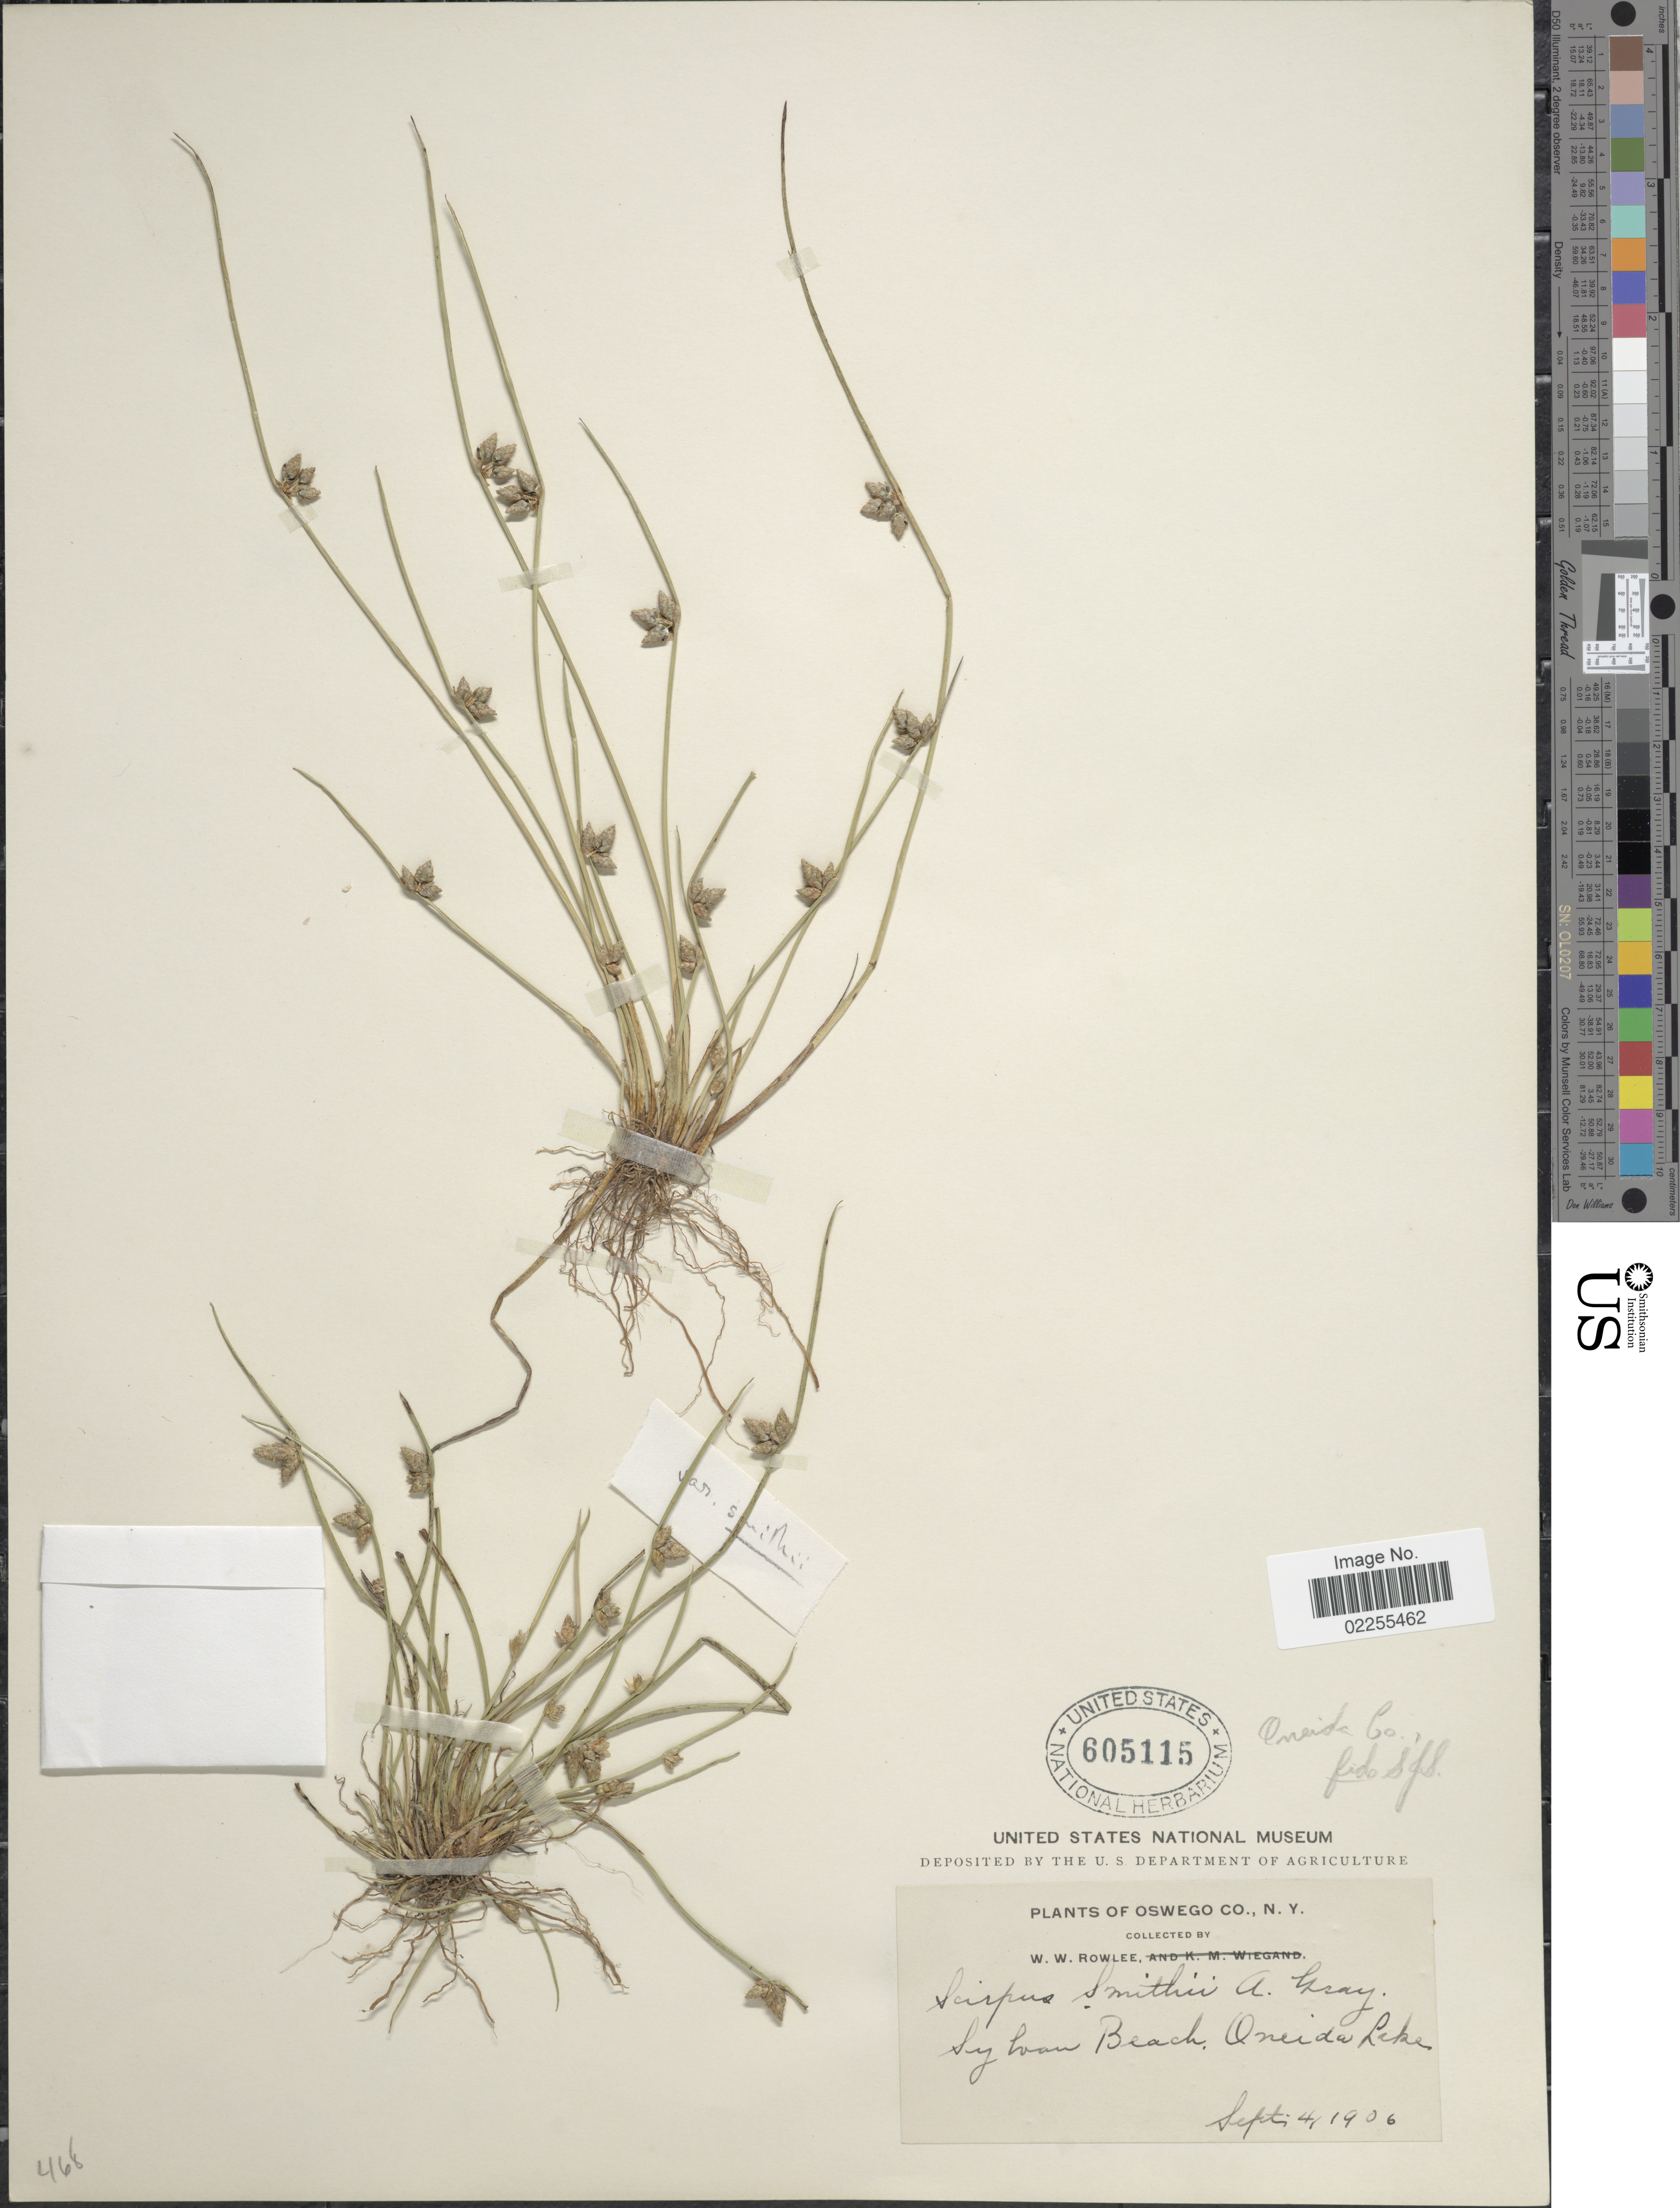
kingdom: Plantae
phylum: Tracheophyta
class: Liliopsida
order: Poales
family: Cyperaceae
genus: Schoenoplectus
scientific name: Schoenoplectus smithii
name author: (A. Gray) Soják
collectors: W. W. Rowlee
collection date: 1906-09-04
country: United States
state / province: New York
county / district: Oneida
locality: Oswego Co., Sylvan Beach, Oneida Lake.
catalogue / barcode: US 605115